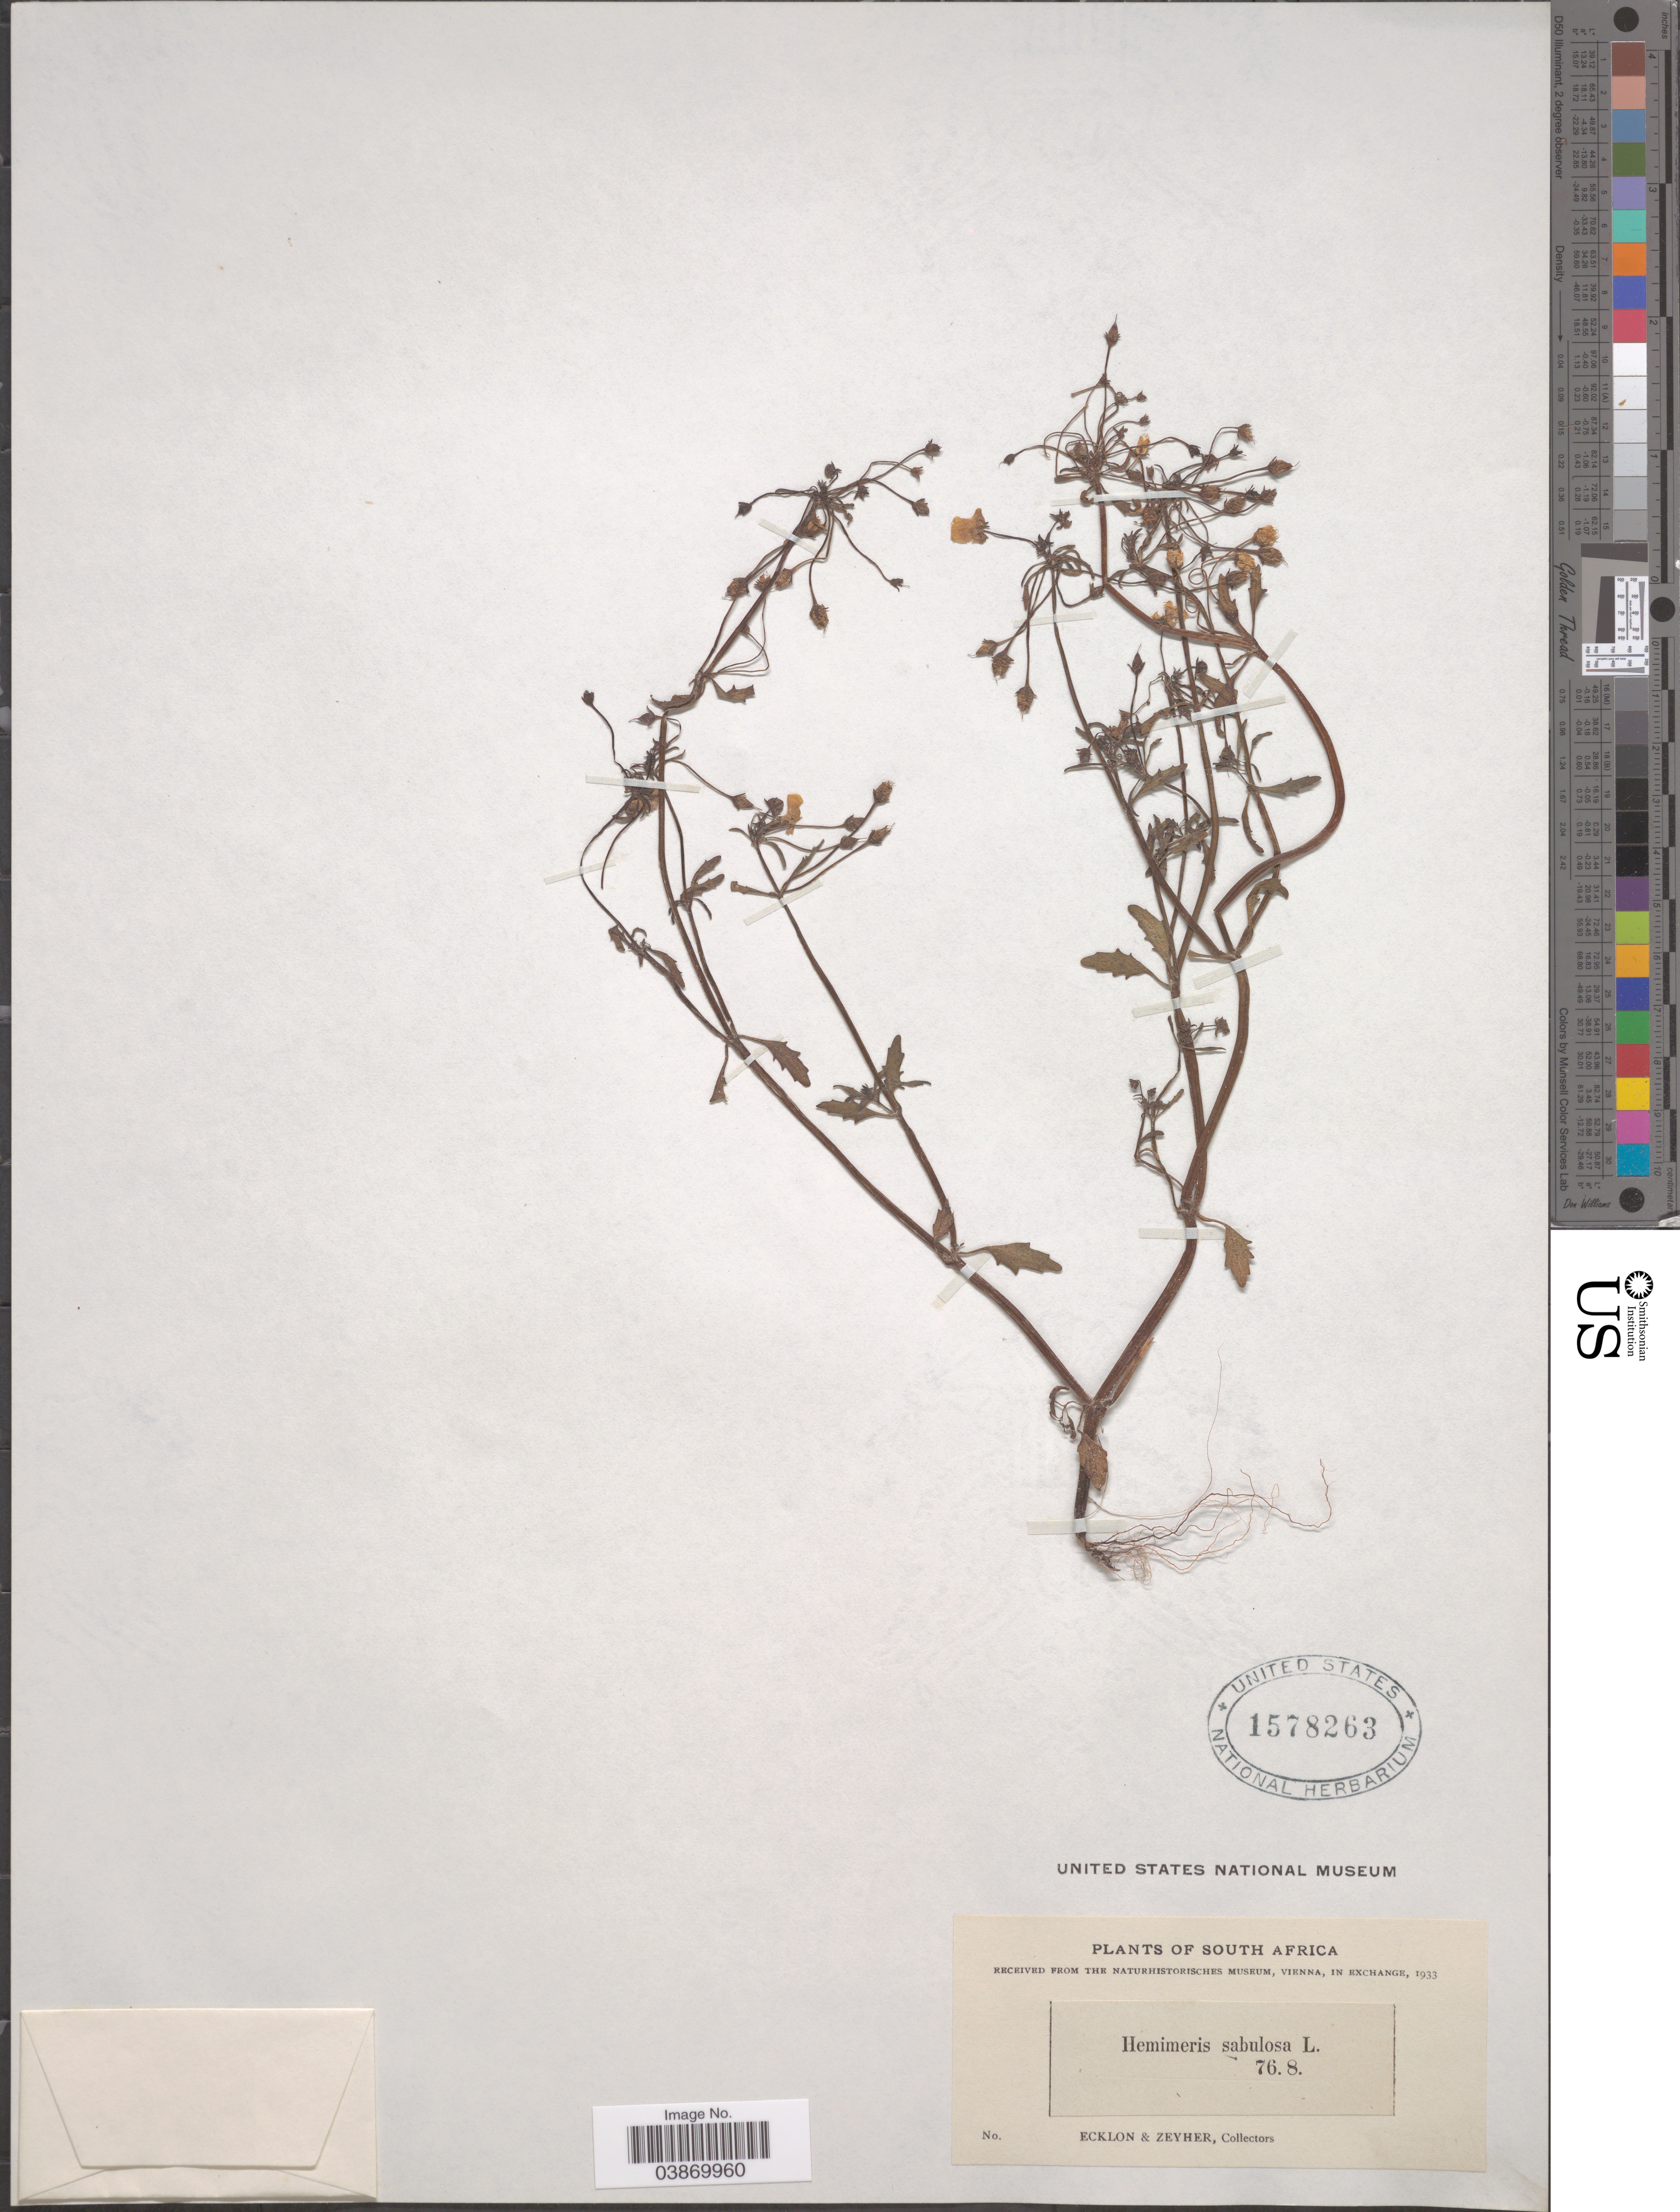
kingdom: Plantae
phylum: Tracheophyta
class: Magnoliopsida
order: Lamiales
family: Scrophulariaceae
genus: Hemimeris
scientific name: Hemimeris sabulosa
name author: L. f.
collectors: -. Ecklon & -. Zeyher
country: South Africa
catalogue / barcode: US 1578263